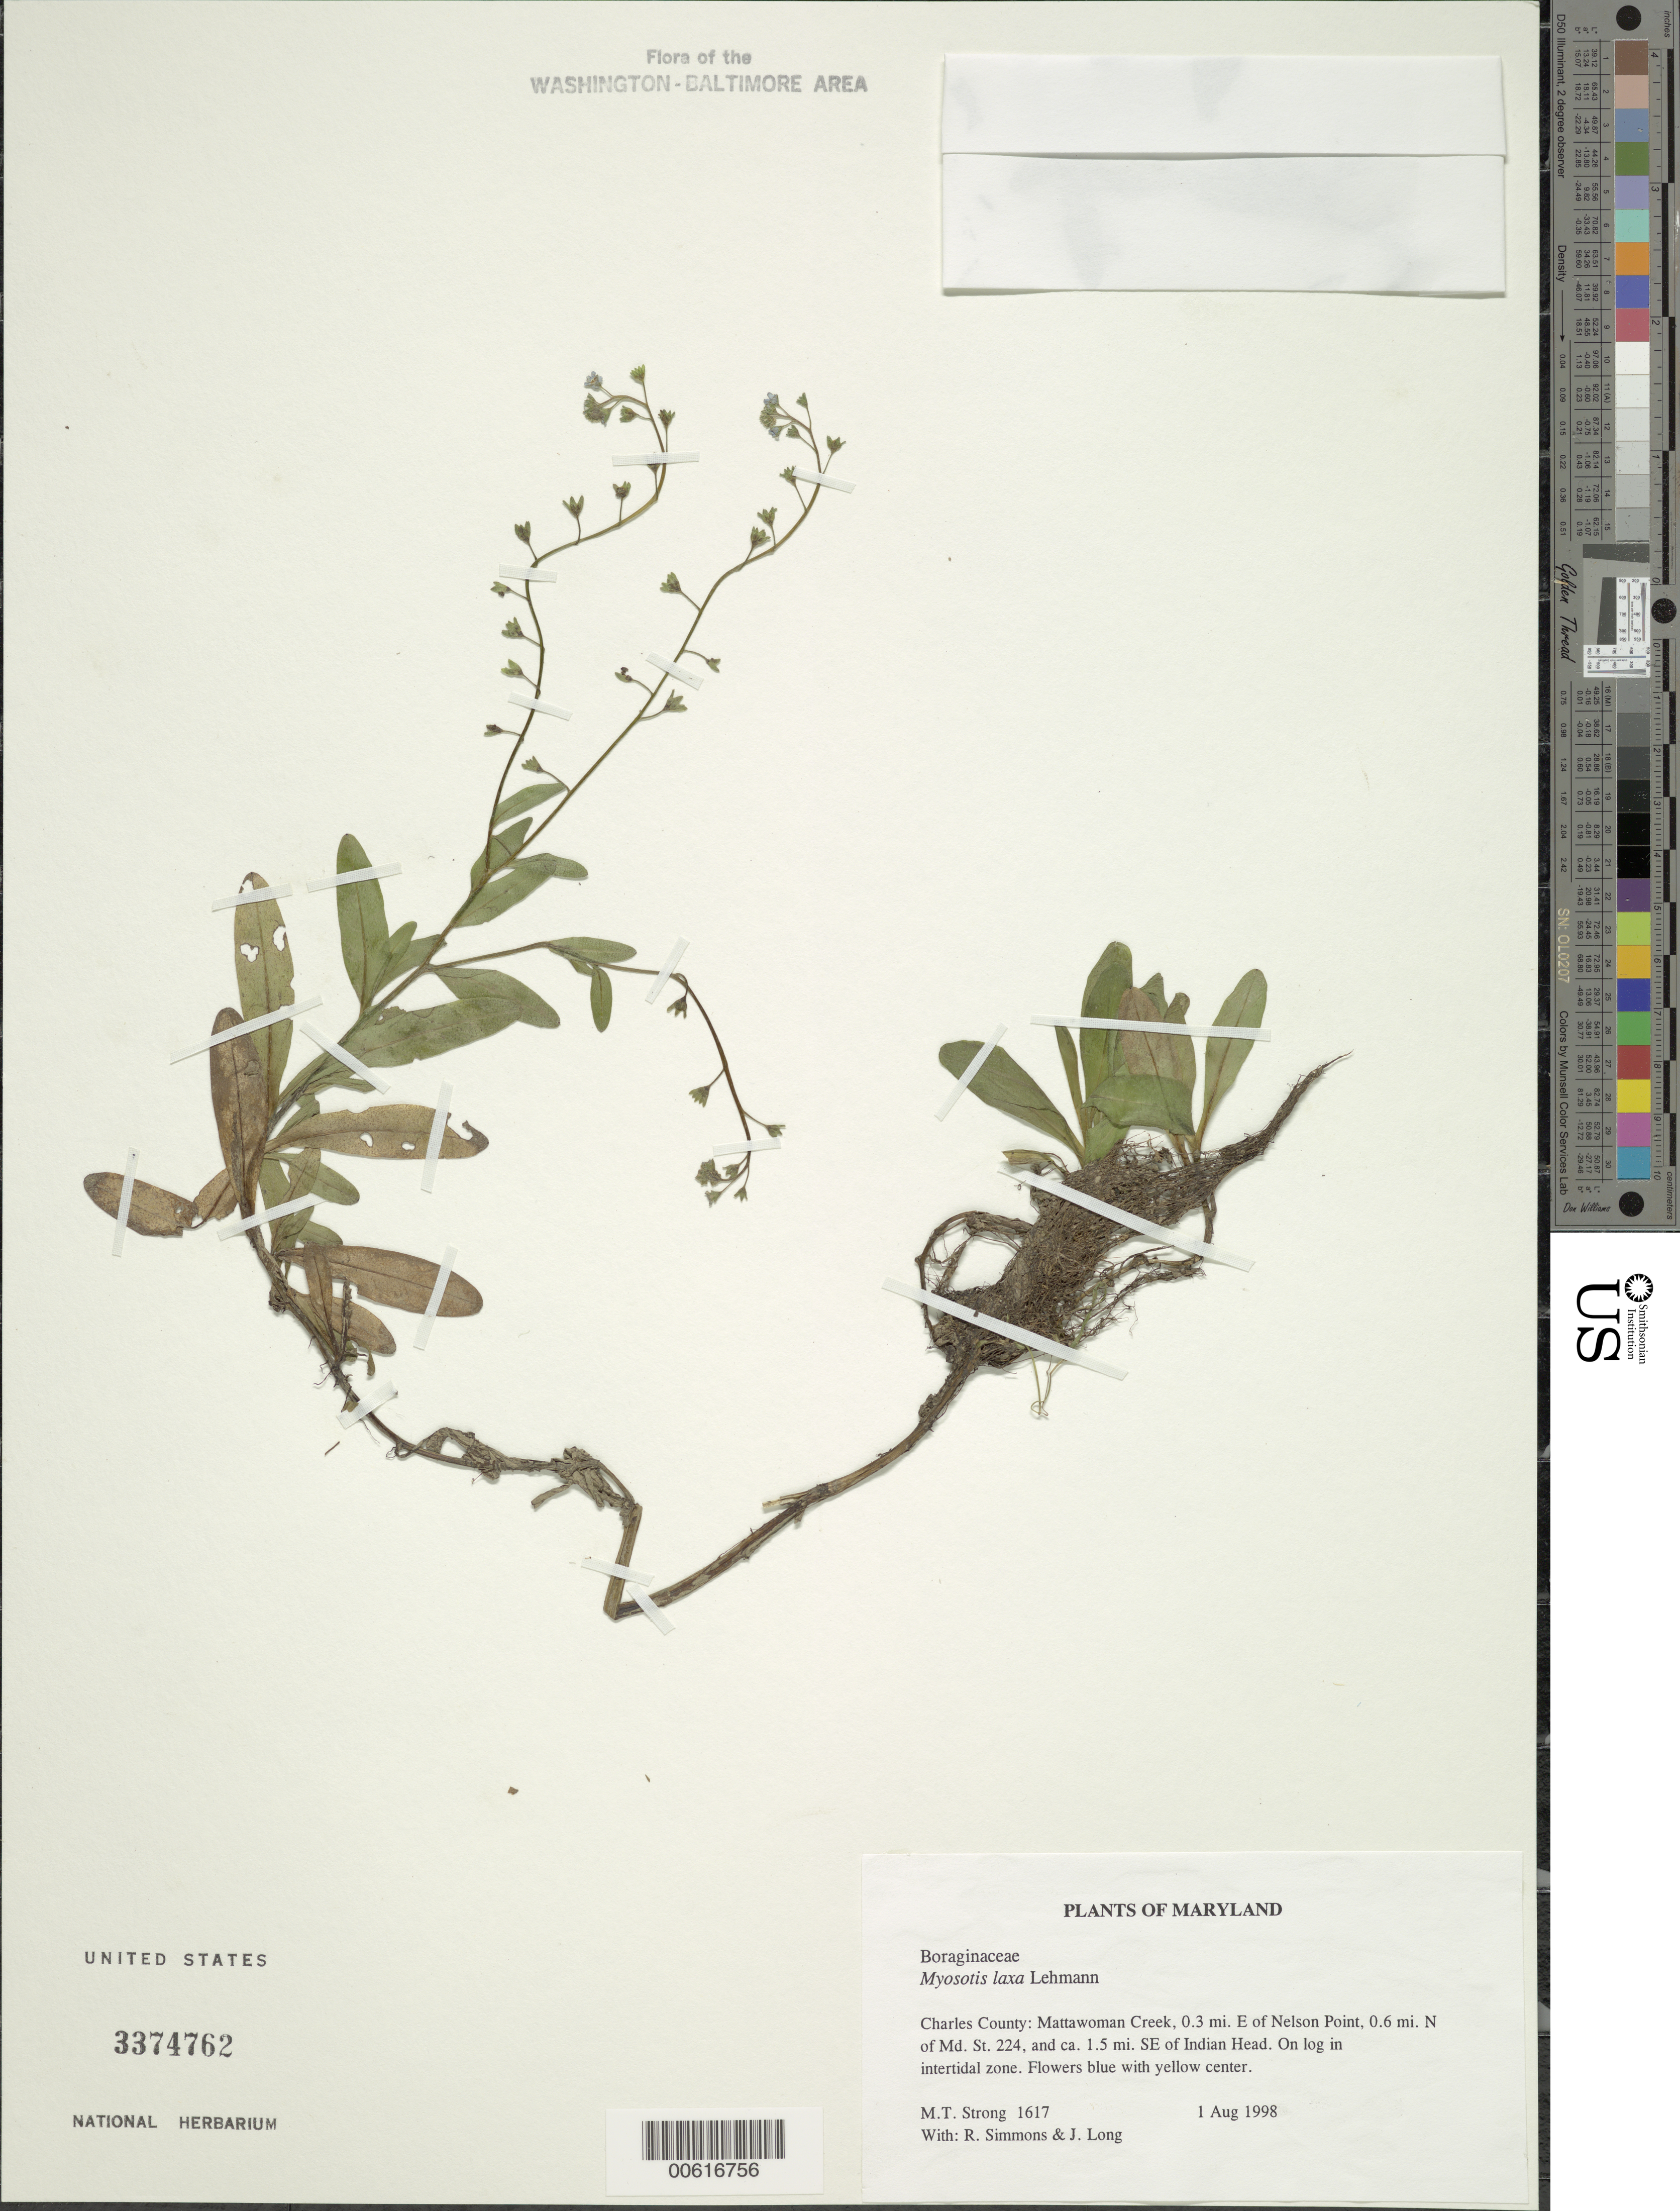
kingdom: Plantae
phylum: Tracheophyta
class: Magnoliopsida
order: Boraginales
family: Boraginaceae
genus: Myosotis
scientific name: Myosotis laxa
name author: F. Lehm.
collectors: M. T. Strong, R. Simmons & J. Long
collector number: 1617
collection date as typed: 01 Aug 1998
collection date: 1998-08-01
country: United States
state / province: Maryland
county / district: Charles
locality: Mattawoman Creek, 0.3 mi. E of Nelson Point, 0.6 mi. N of Md. St. 224, and ca. 1.5 mi. SE of Indian Head.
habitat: On log in intertidal zone.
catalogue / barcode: US 3374762